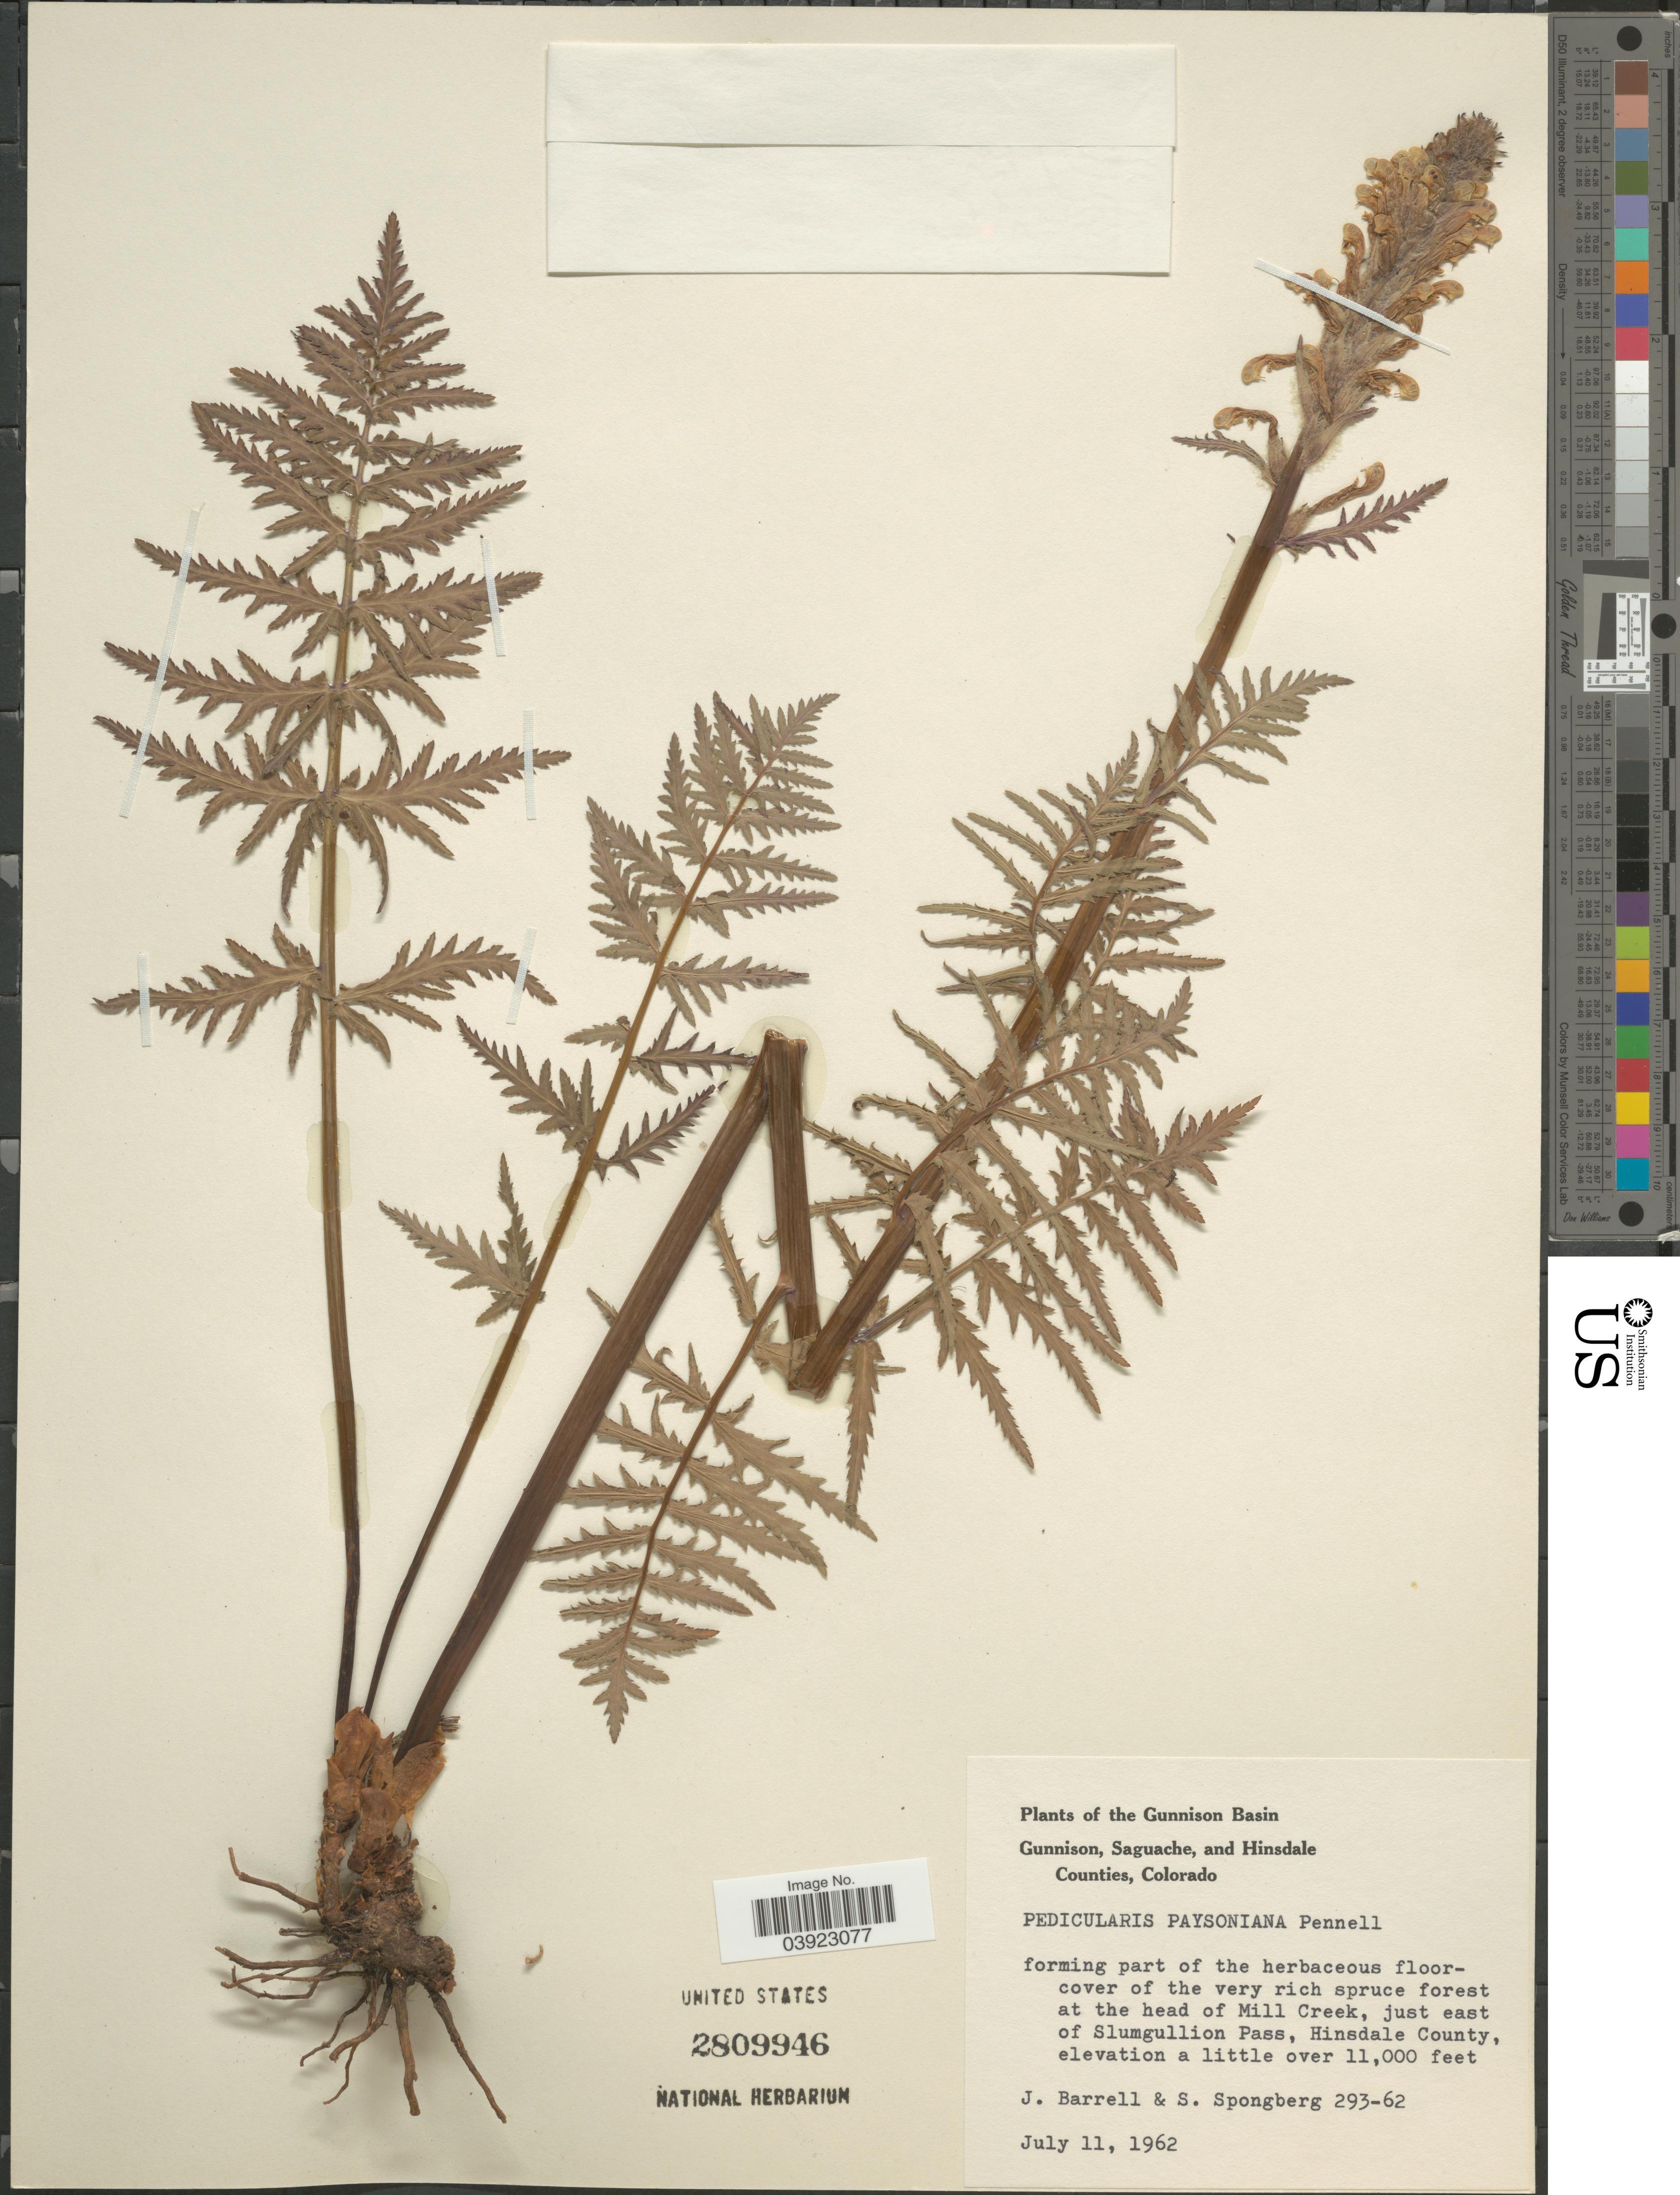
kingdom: Plantae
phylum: Tracheophyta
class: Magnoliopsida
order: Lamiales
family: Orobanchaceae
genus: Pedicularis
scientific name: Pedicularis paysoniana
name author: Pennell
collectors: J. Barrell & S. A.Spongberg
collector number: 293-62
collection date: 1962-07-11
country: United States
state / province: Colorado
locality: Gunnison Basin. Forming part of the herbaceous floorcover of the very rich spruce forest at the head of Mill Creek, just east of Slumgullion Pass, Hinsdale County.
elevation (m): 3353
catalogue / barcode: US 2809946